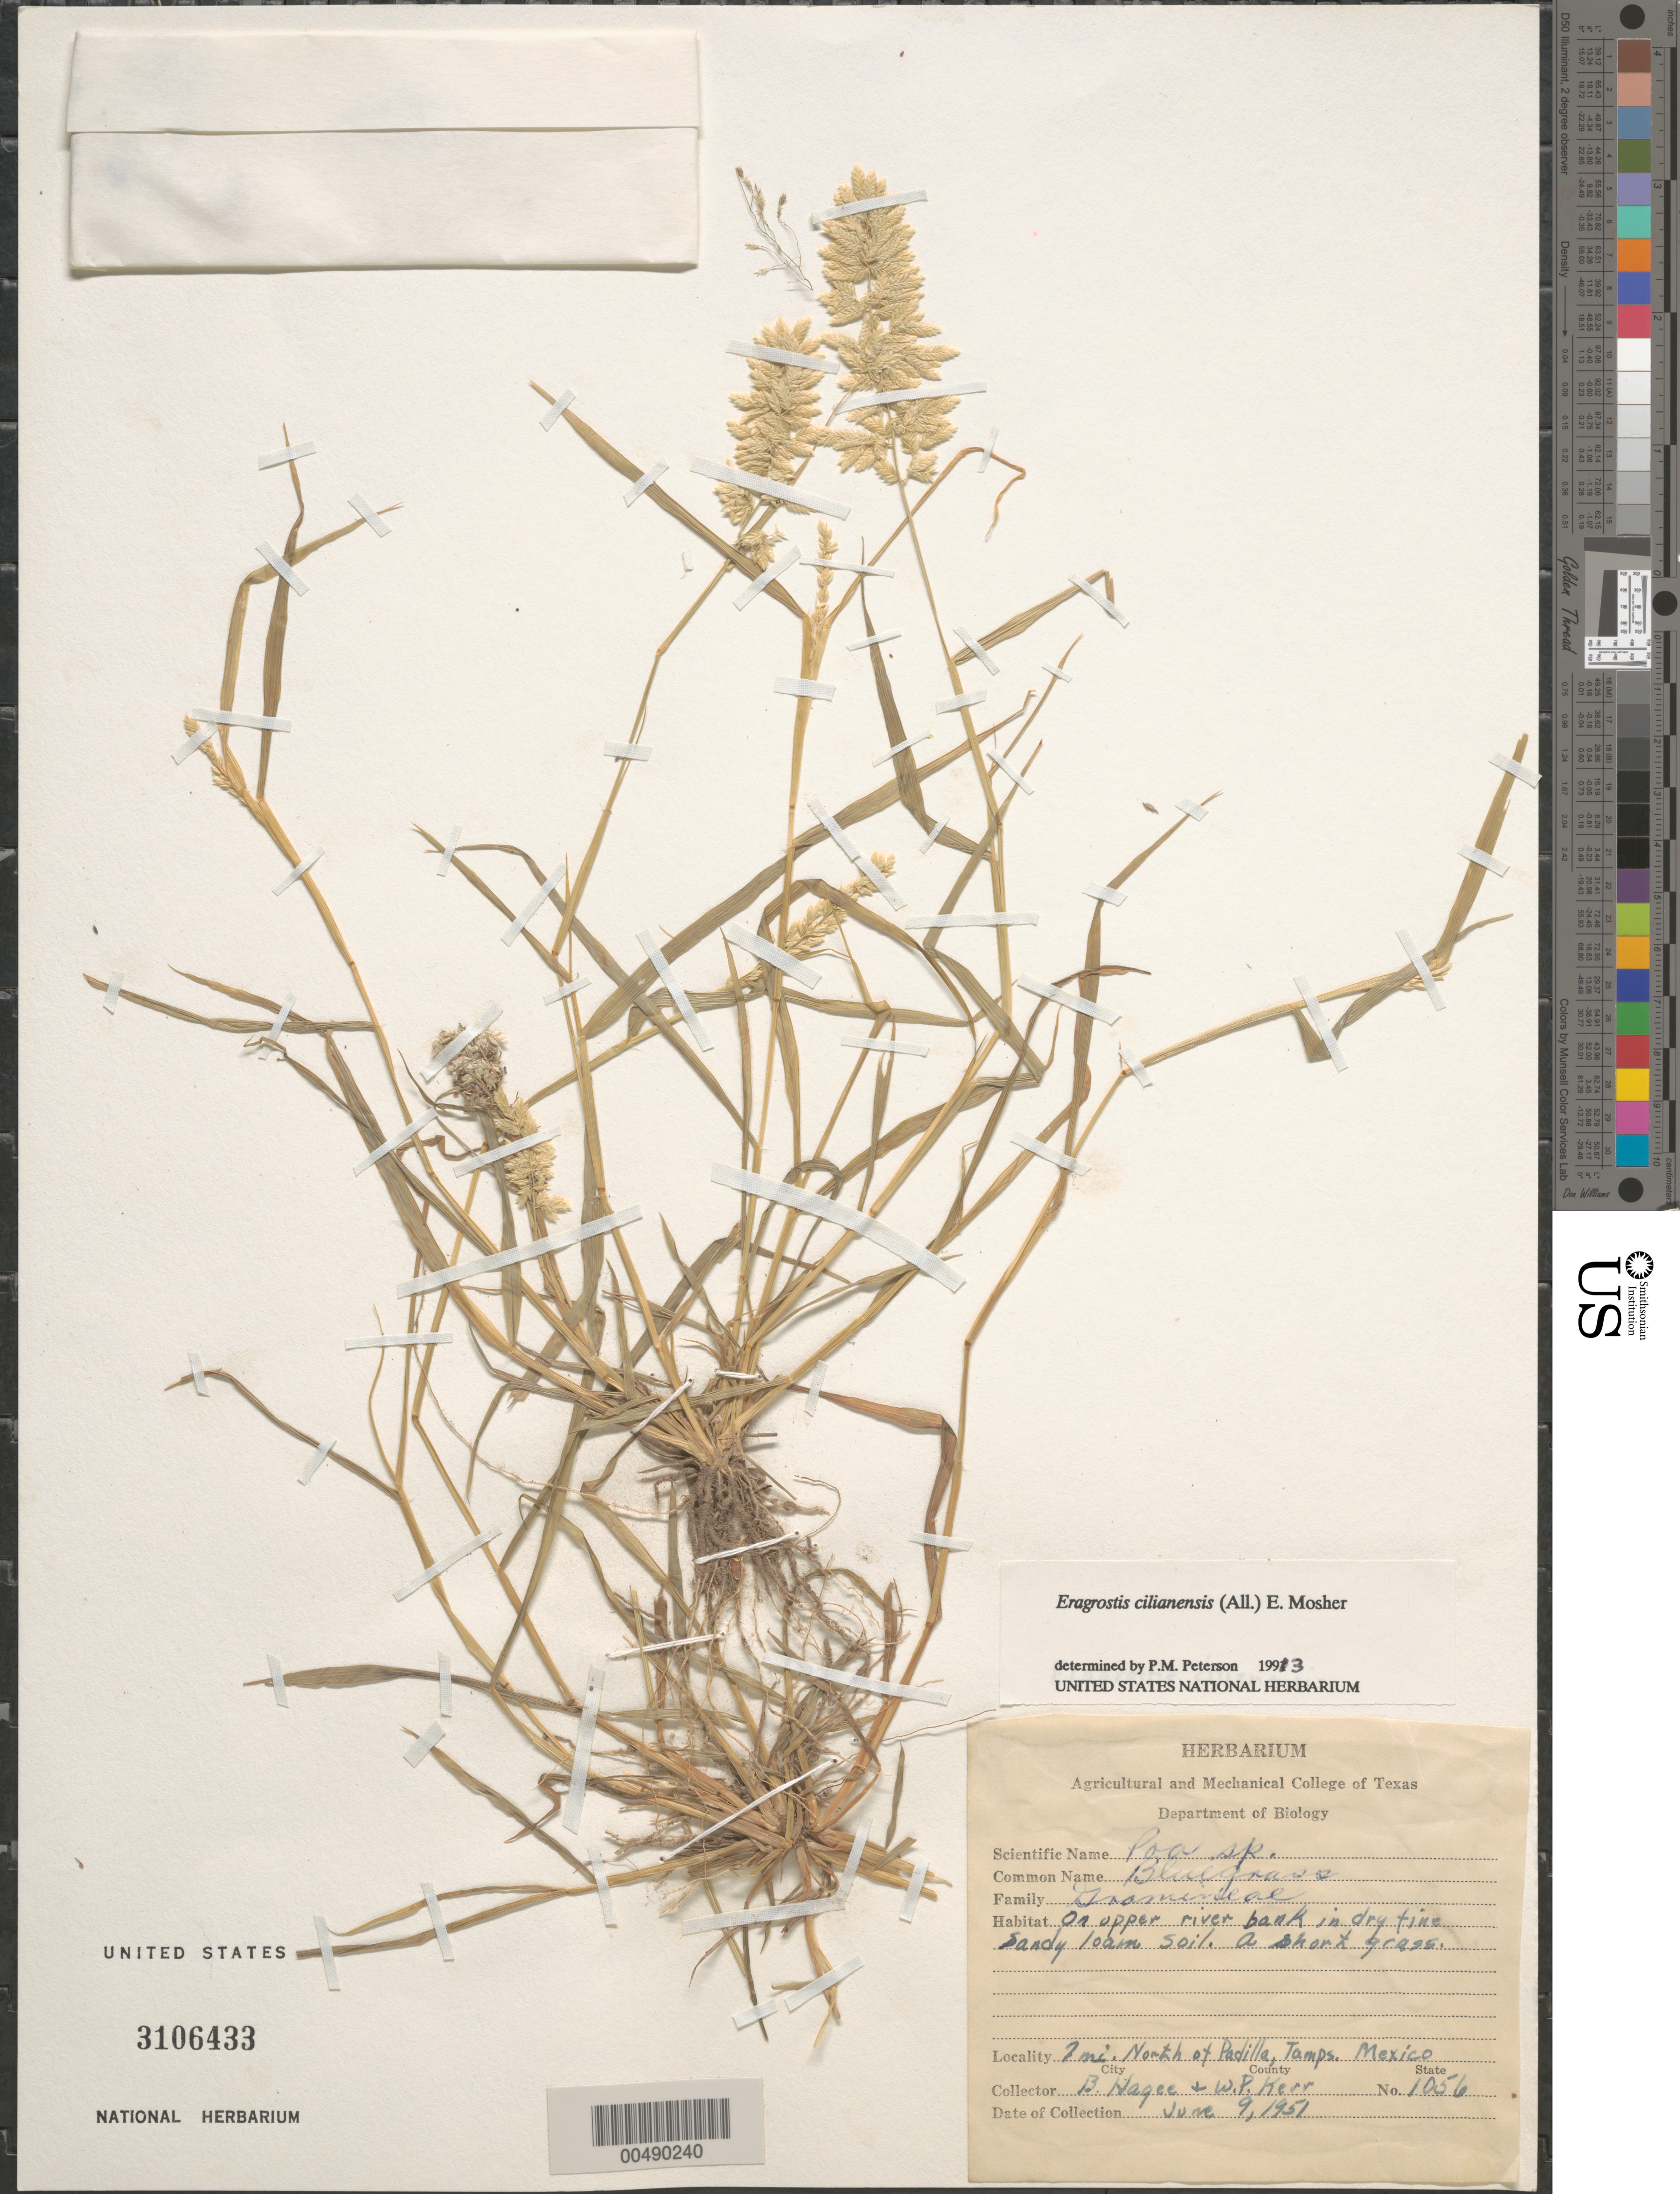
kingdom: Plantae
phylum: Tracheophyta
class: Liliopsida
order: Poales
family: Poaceae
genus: Eragrostis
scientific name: Eragrostis cilianensis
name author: (Bellardi) Vignolo ex Janch.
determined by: Peterson, Paul M., (BOT), Smithsonian Institution - National Museum of Natural History (UNITED STATES)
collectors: B. Hagee & W. Kerr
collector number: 1056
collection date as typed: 9 Jun 1951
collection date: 1951-06-09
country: Mexico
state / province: Tamaulipas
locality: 2 mi N of Padilla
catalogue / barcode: US 3106433